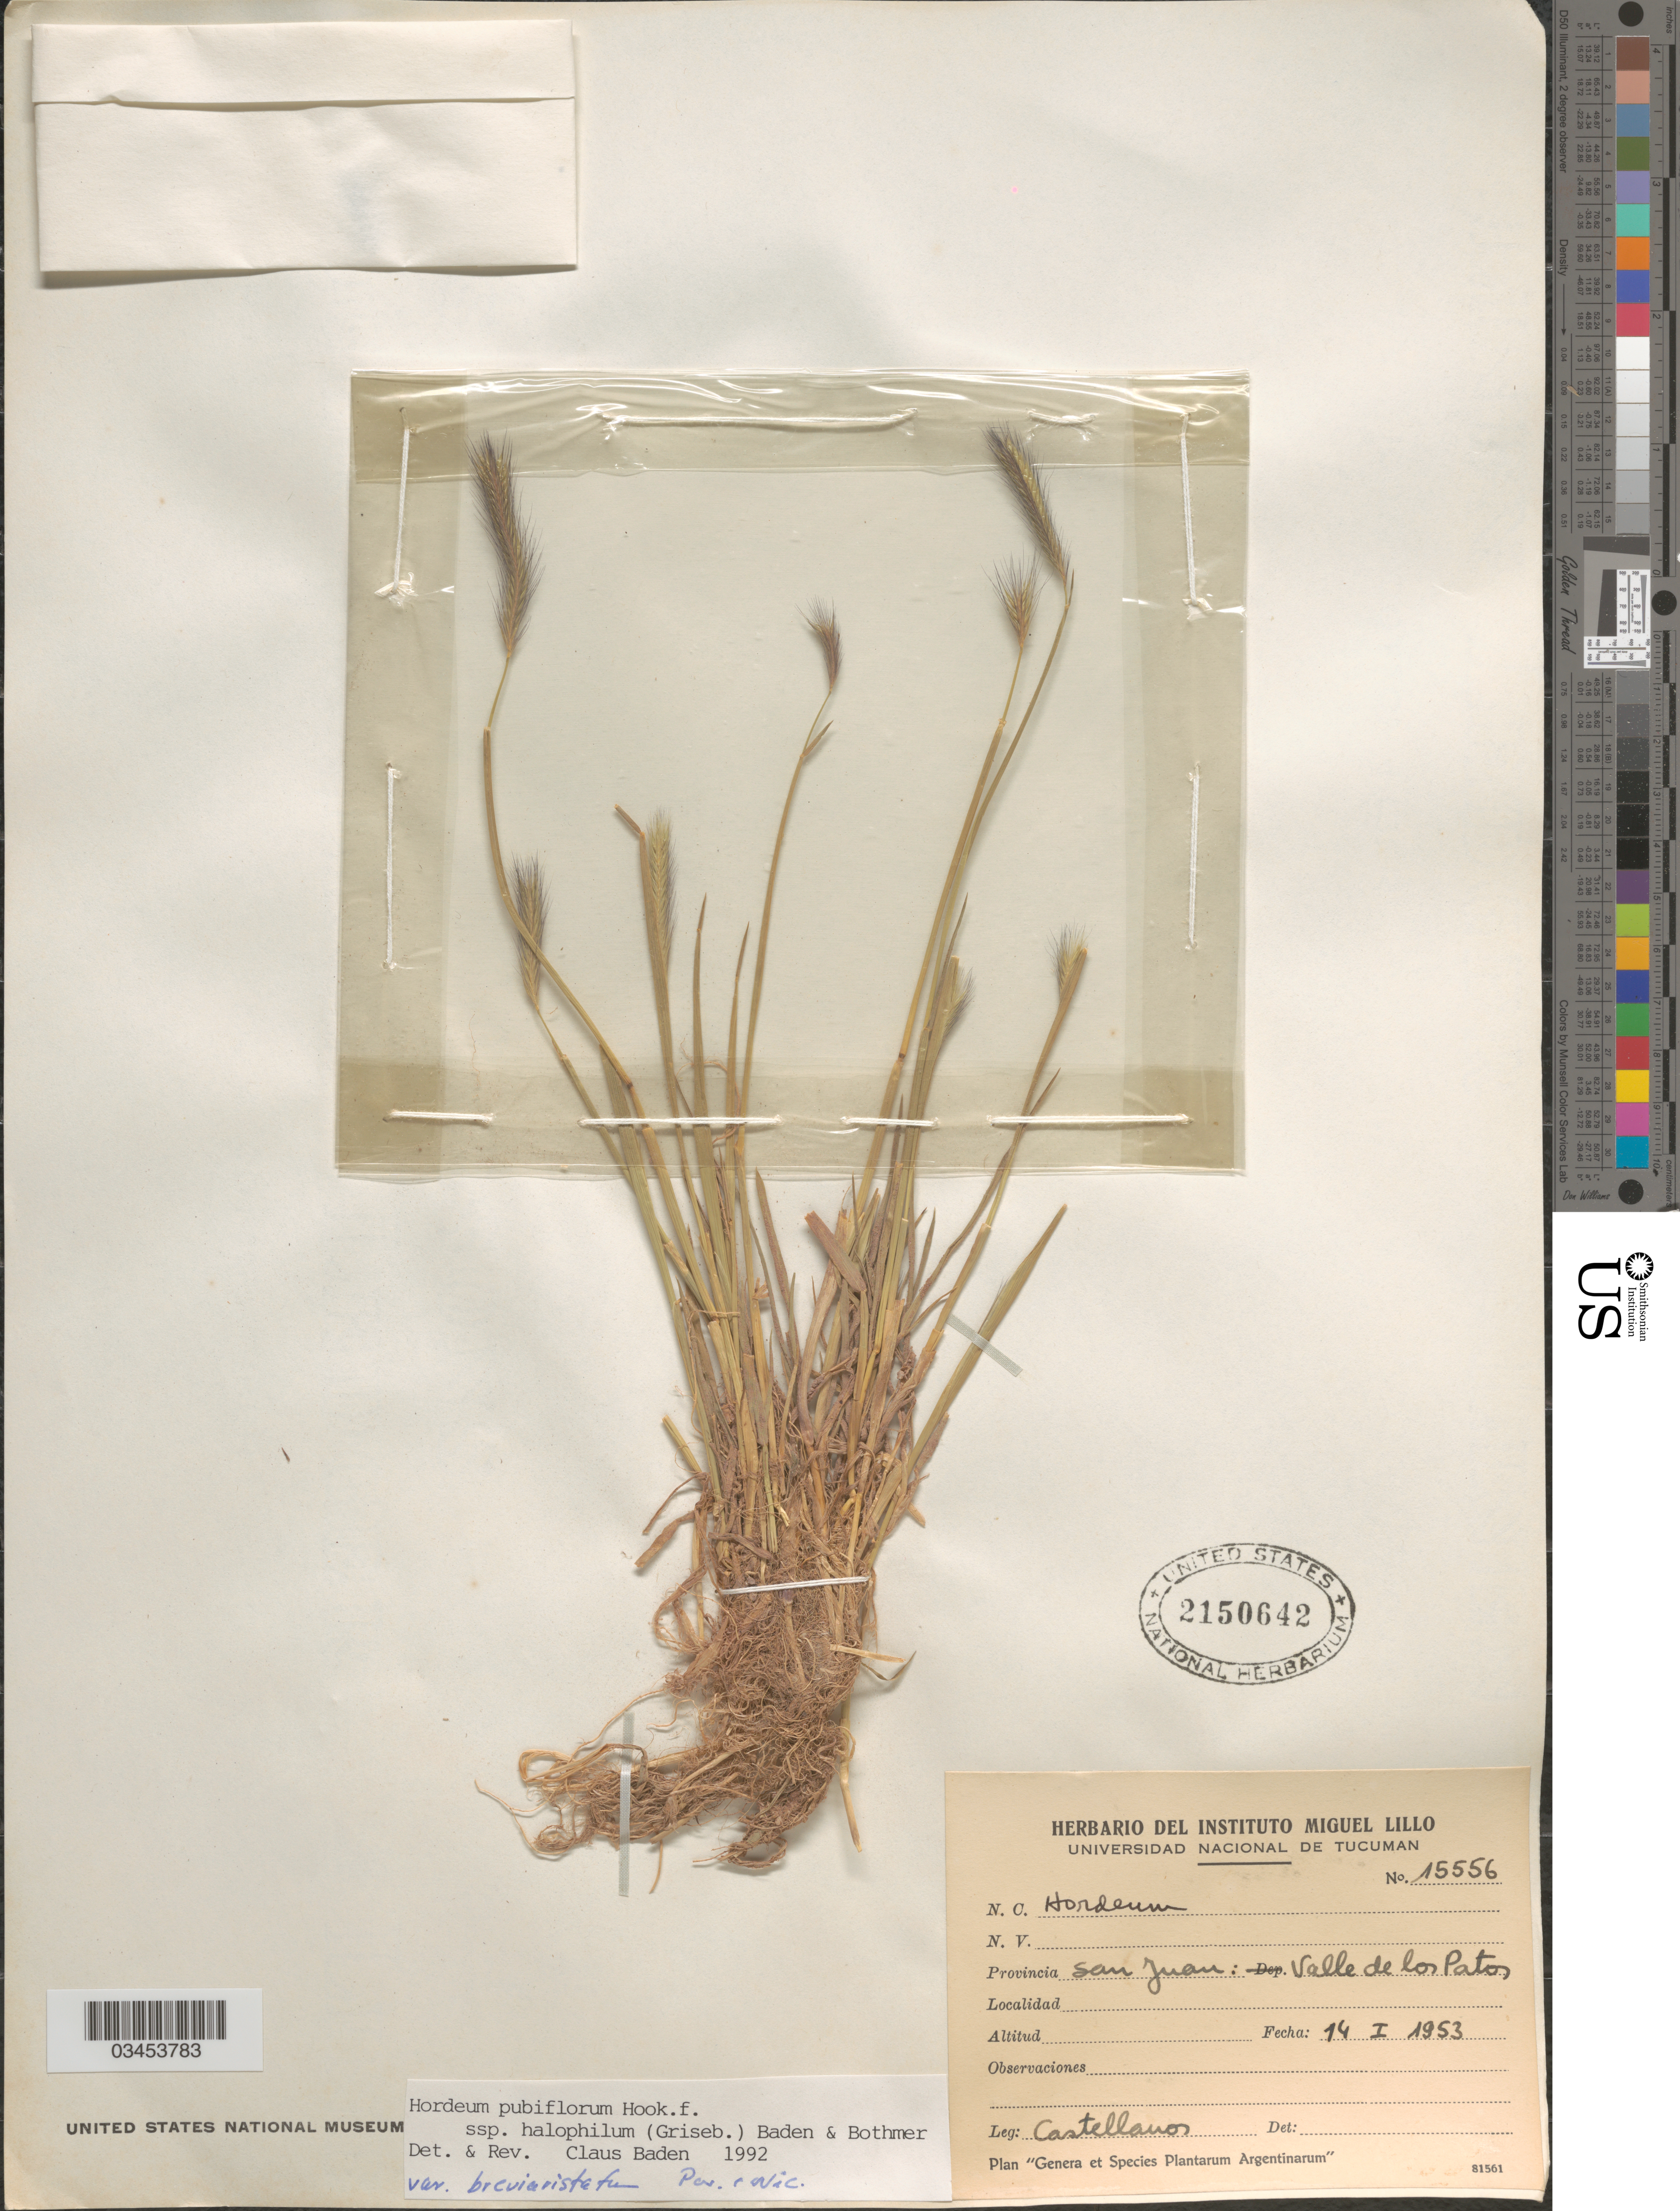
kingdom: Plantae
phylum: Tracheophyta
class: Liliopsida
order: Poales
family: Poaceae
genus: Hordeum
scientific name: Hordeum pubiflorum subsp. halophilum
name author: Hook. f.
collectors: -- Castellanos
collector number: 15556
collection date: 1953-01-14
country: Argentina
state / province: San Juan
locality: Valle de los Patos.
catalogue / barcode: US 2150642